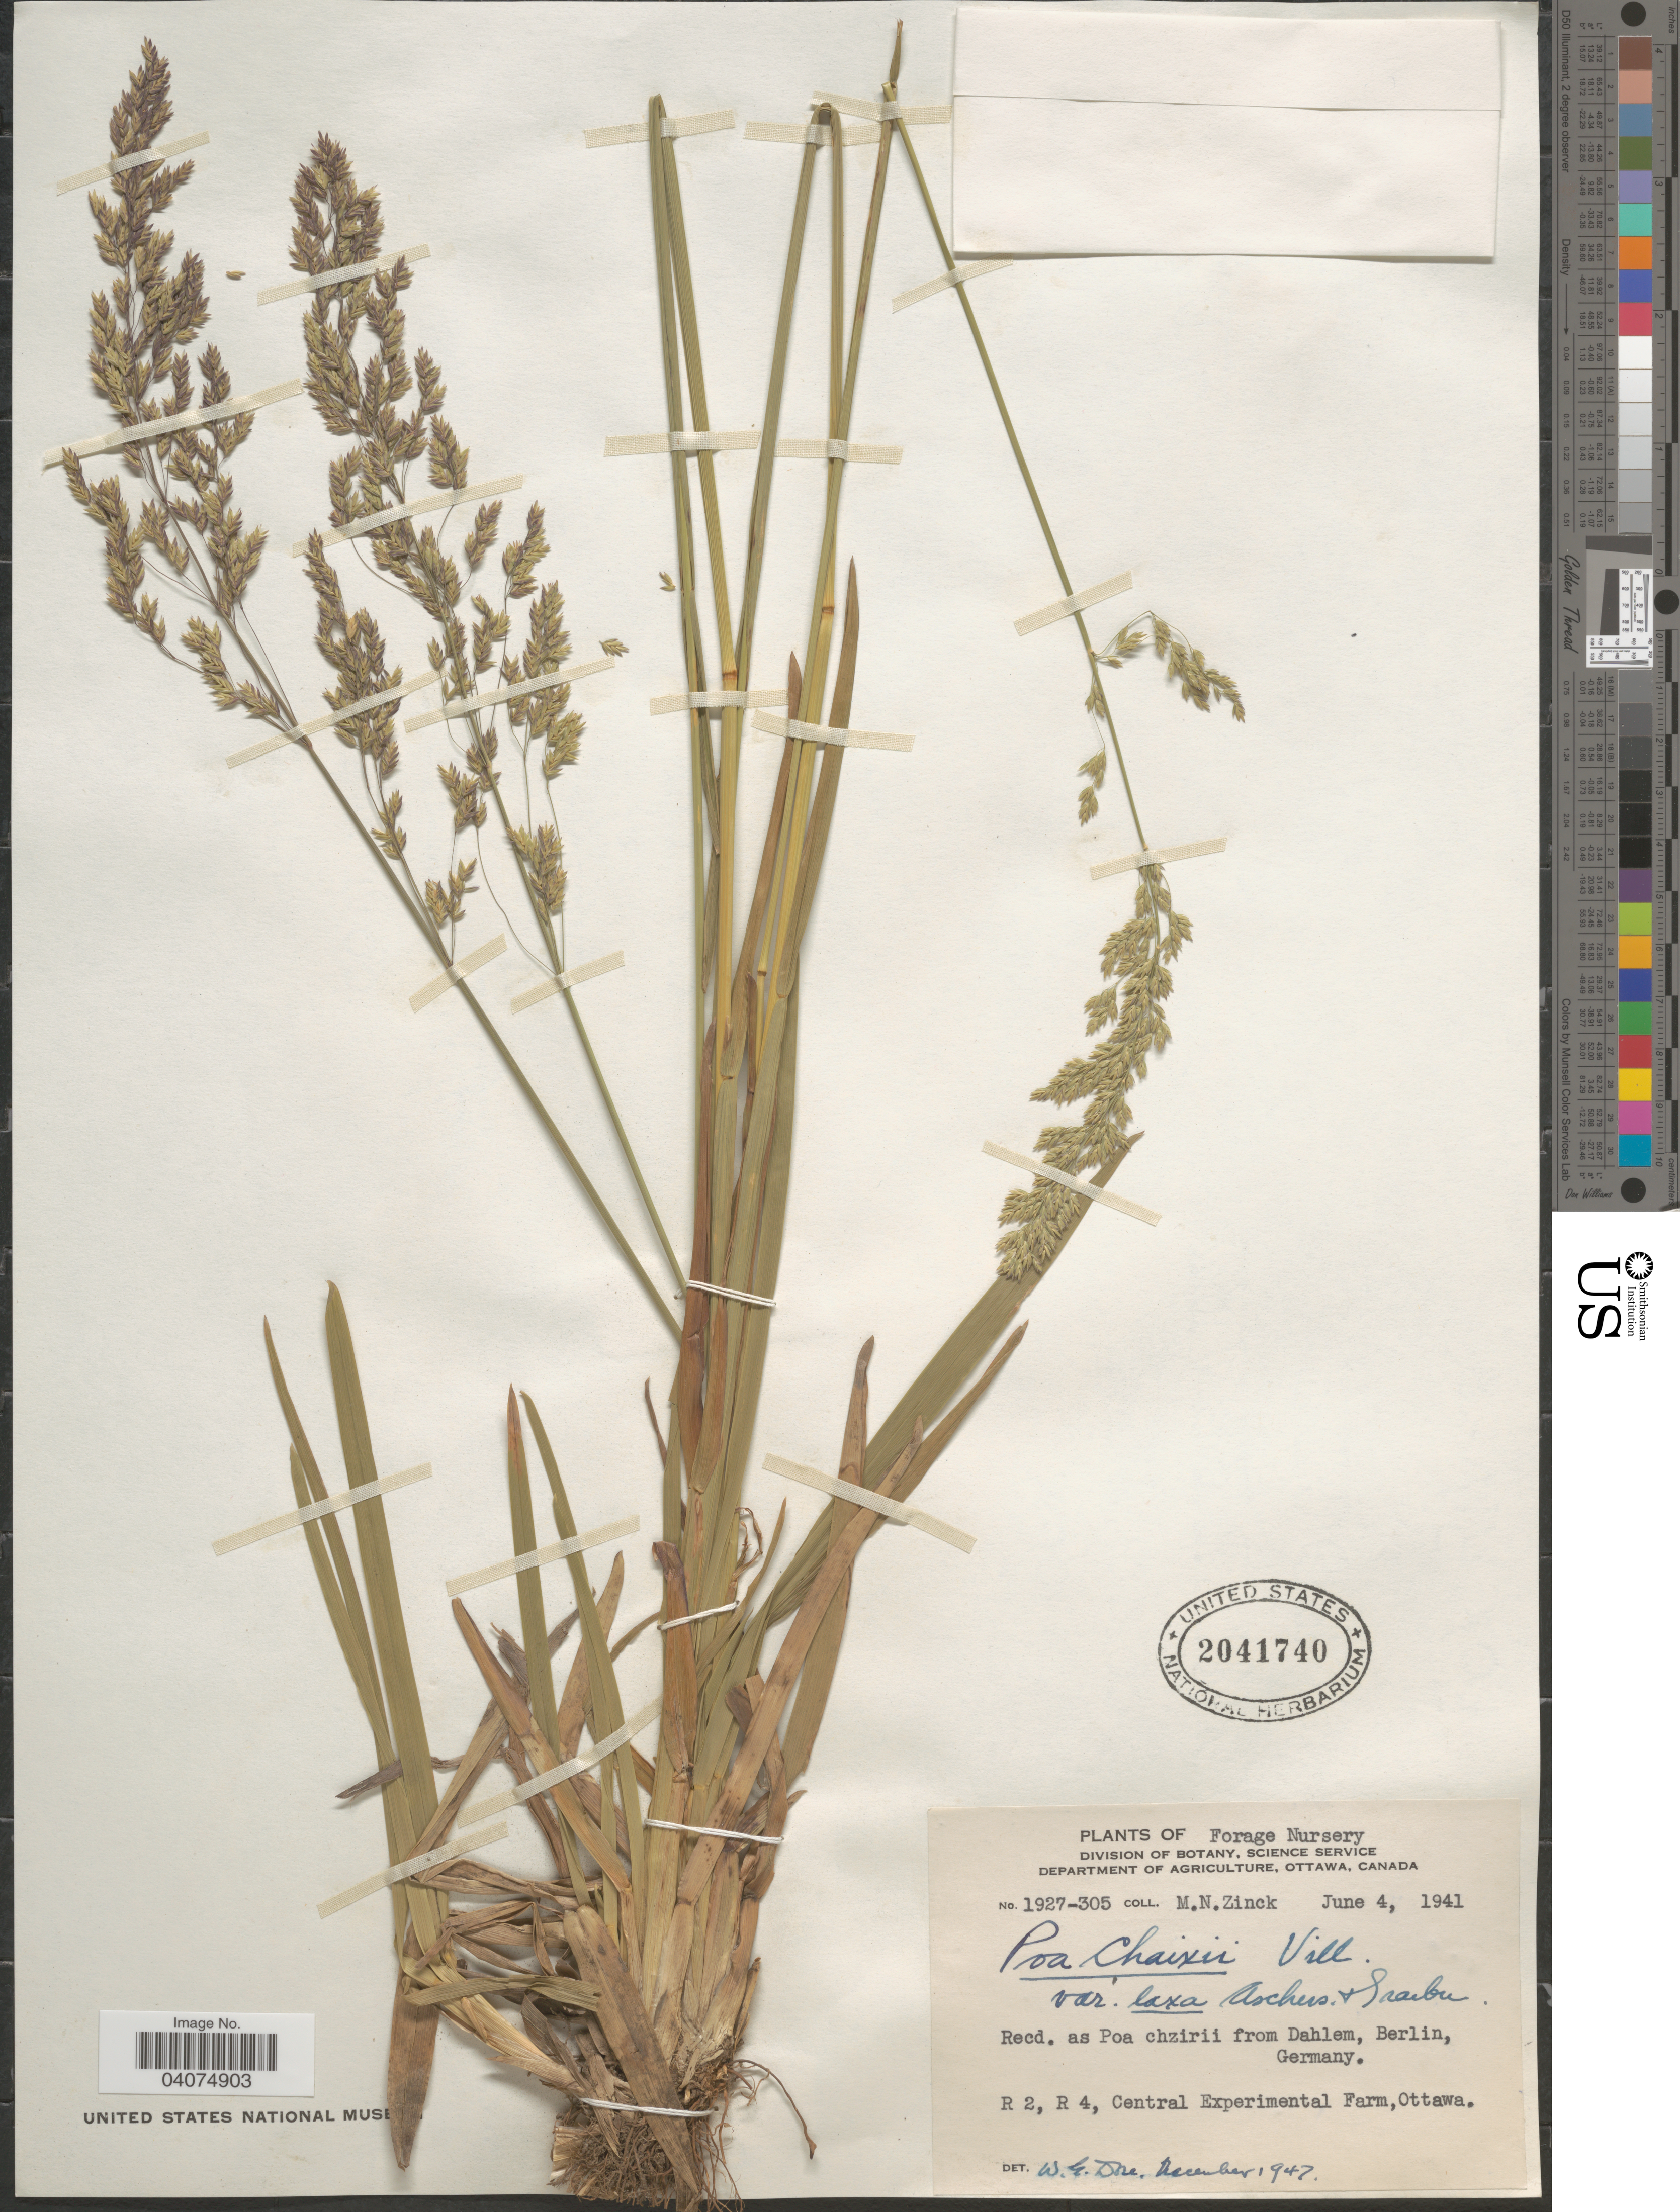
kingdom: Plantae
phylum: Tracheophyta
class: Liliopsida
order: Poales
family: Poaceae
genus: Poa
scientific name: Poa chaixii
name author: Vill.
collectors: M. Zinck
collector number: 1927-305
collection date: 1941-06-04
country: Canada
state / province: Ontario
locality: Forage Nursery. R 2, R 4, Central Experimental Farm, Ottawa.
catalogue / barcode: US 2041740